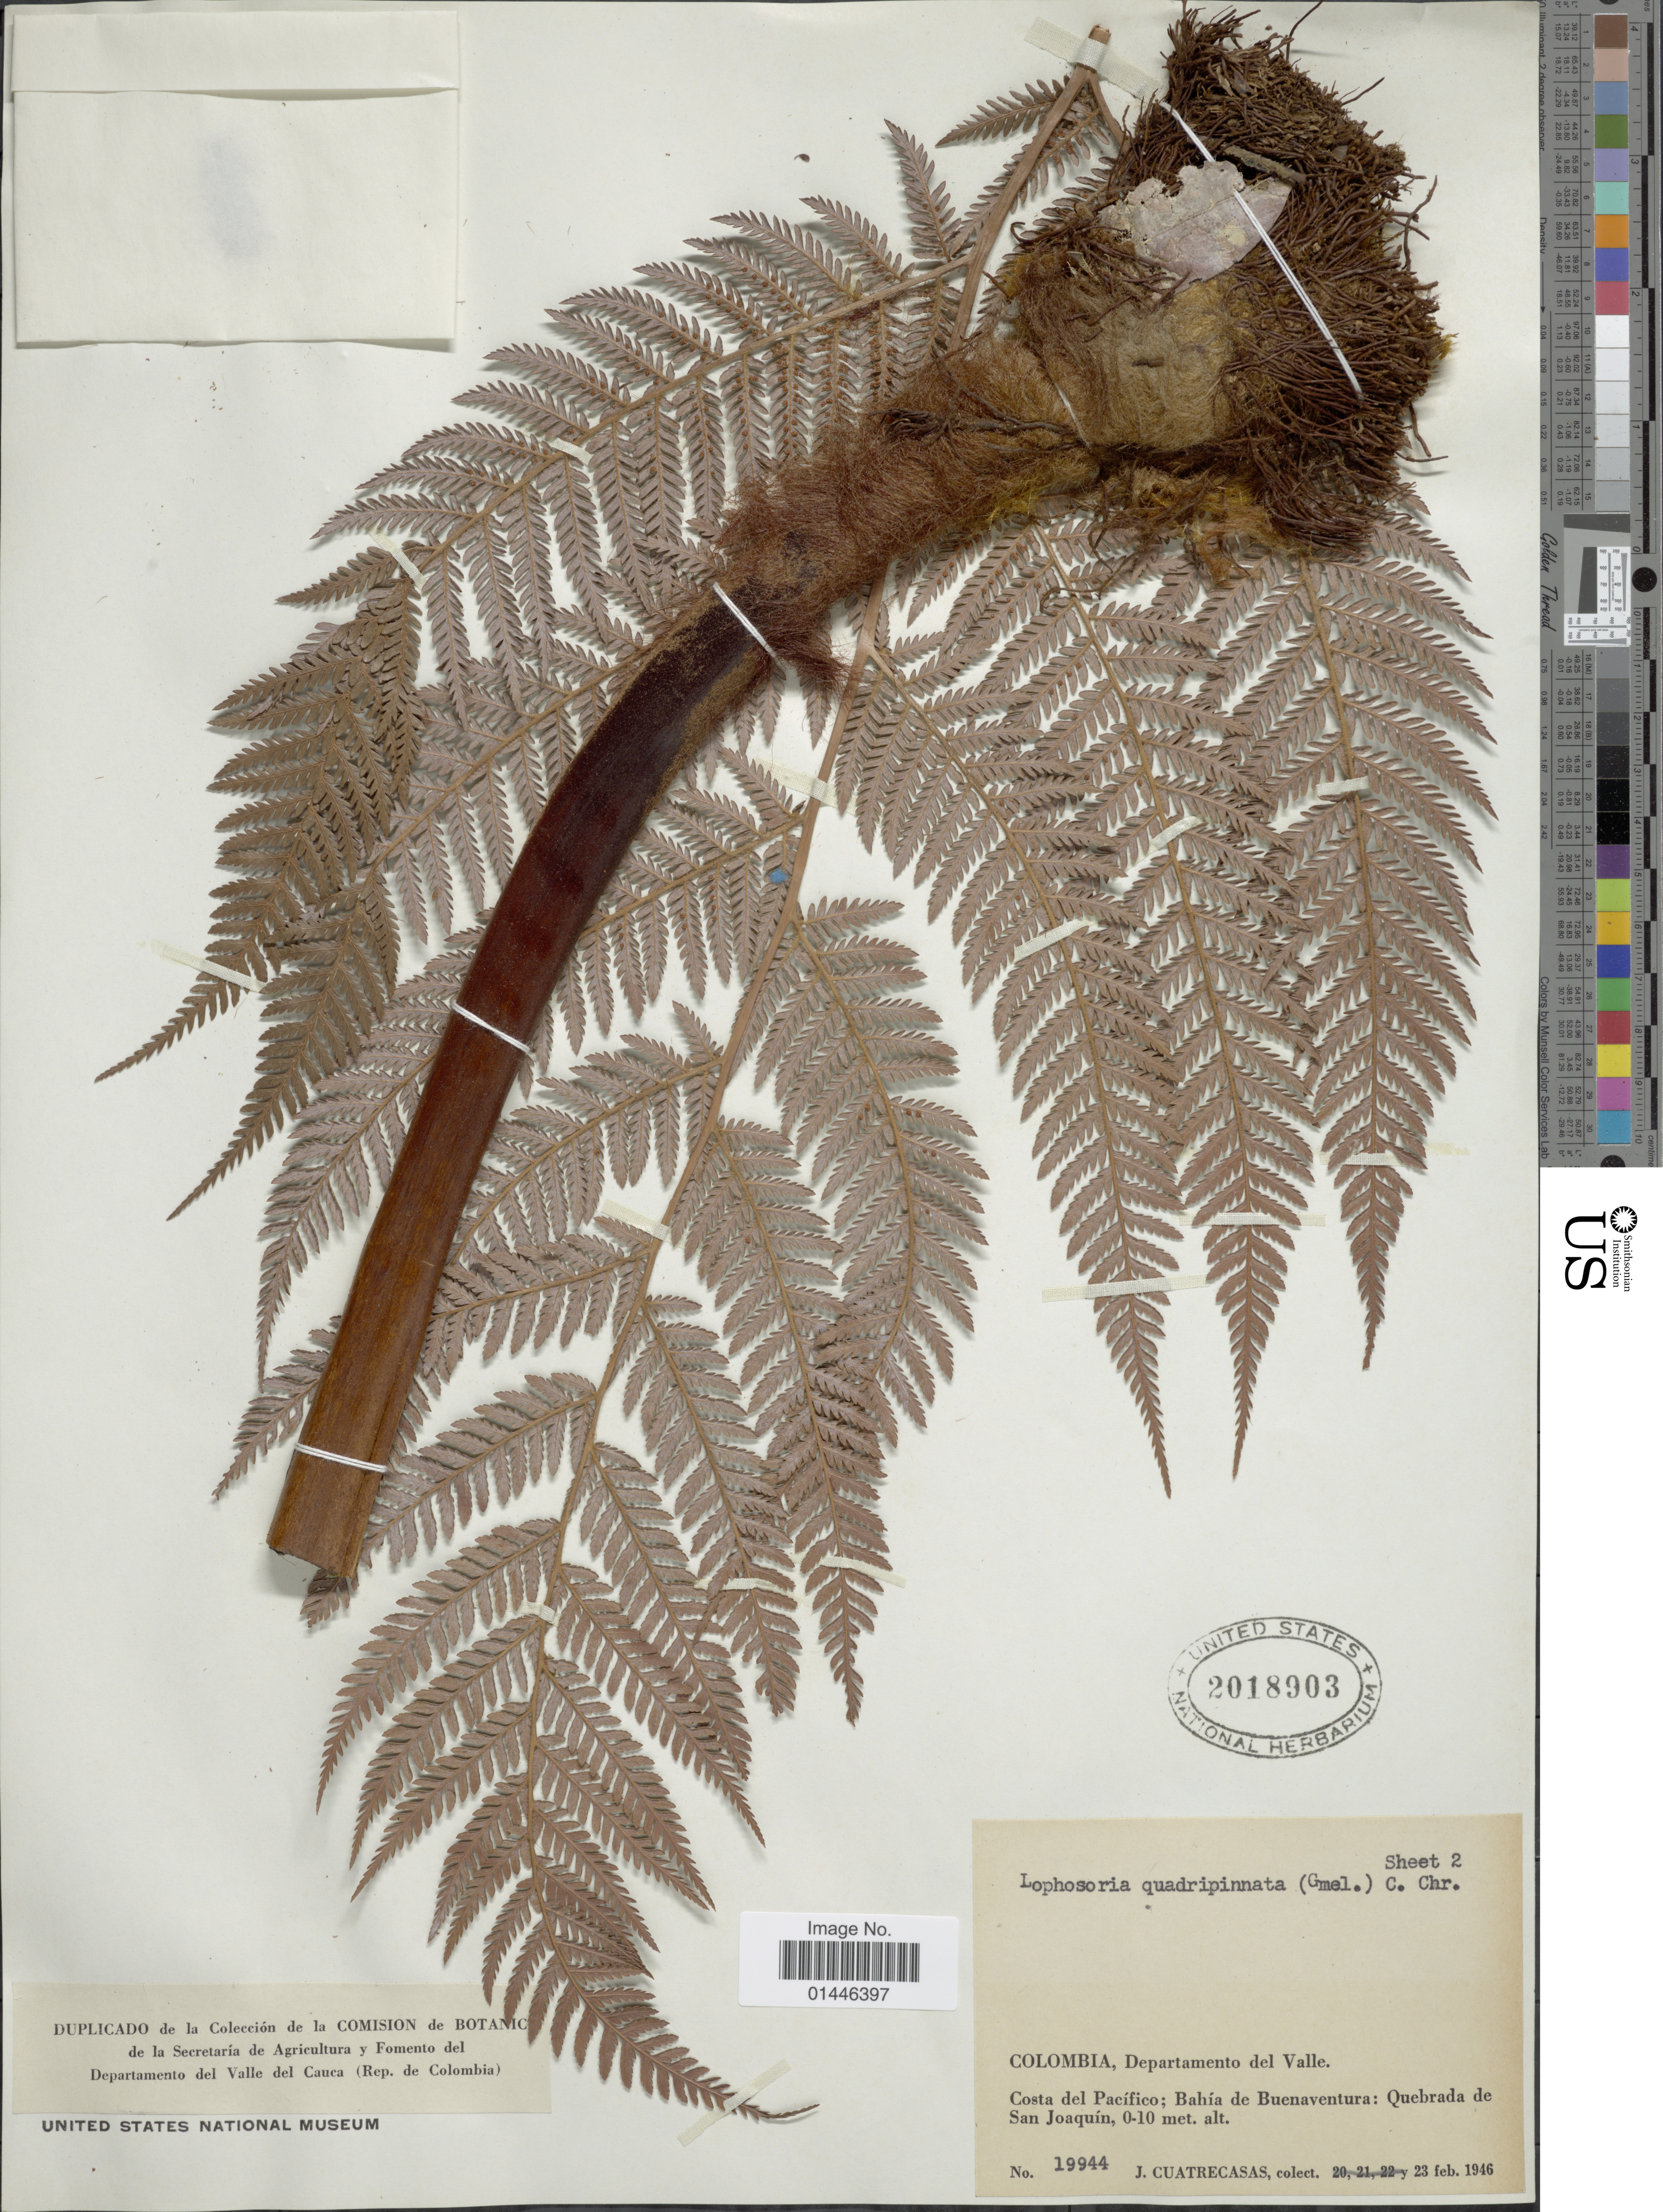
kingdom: Plantae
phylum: Tracheophyta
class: Polypodiopsida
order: Cyatheales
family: Dicksoniaceae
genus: Lophosoria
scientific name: Lophosoria quadripinnata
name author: (J.F. Gmel.) C. Chr.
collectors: J. Cuatrecasas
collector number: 19944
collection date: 1946-02-23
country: Colombia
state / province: Valle del Cauca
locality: Departamento del Valle. Costa del Pacífico; Bahía de Buenaventura: Quebrada de San Joaquín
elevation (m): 0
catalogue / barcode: US 2018903